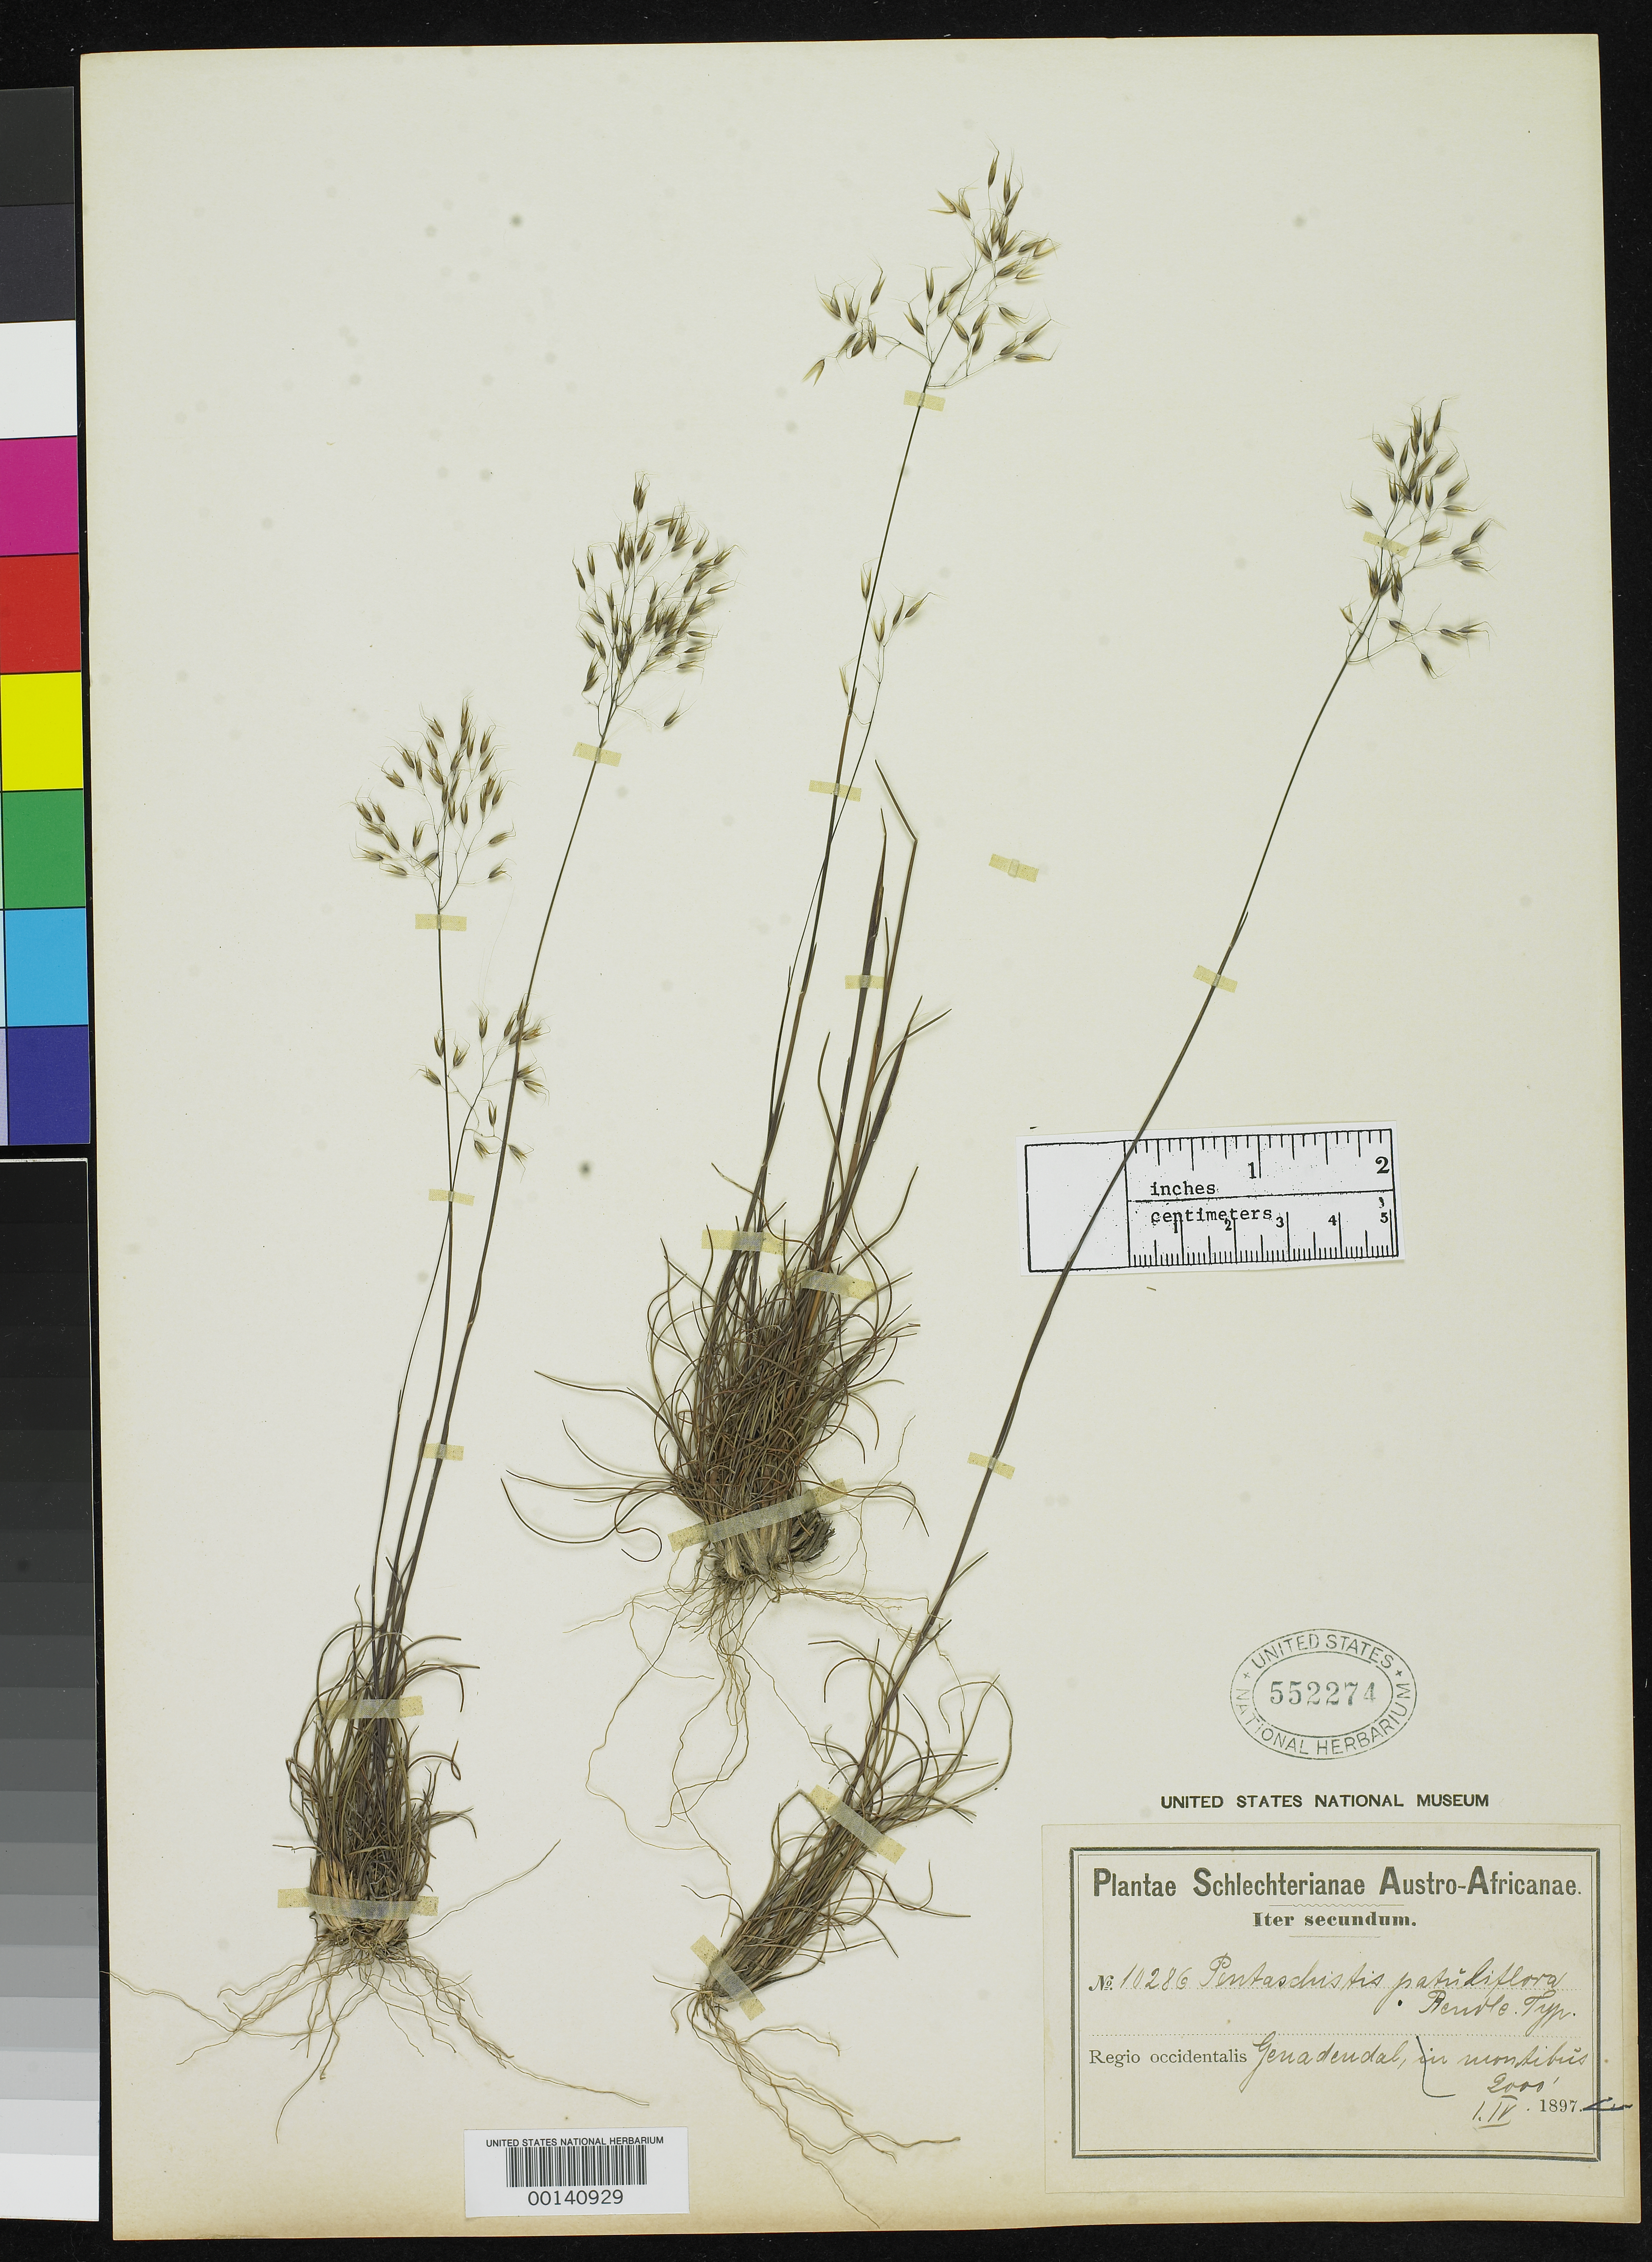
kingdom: Plantae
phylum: Tracheophyta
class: Liliopsida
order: Poales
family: Poaceae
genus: Pentaschistis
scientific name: Pentaschistis patuliflora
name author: Rendle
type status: Isotype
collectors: F. R. R. Schlechter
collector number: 10286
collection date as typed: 01 Apr 1897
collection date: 1897-04-01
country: South Africa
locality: Genadendal, in montibus.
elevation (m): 610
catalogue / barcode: US 552274